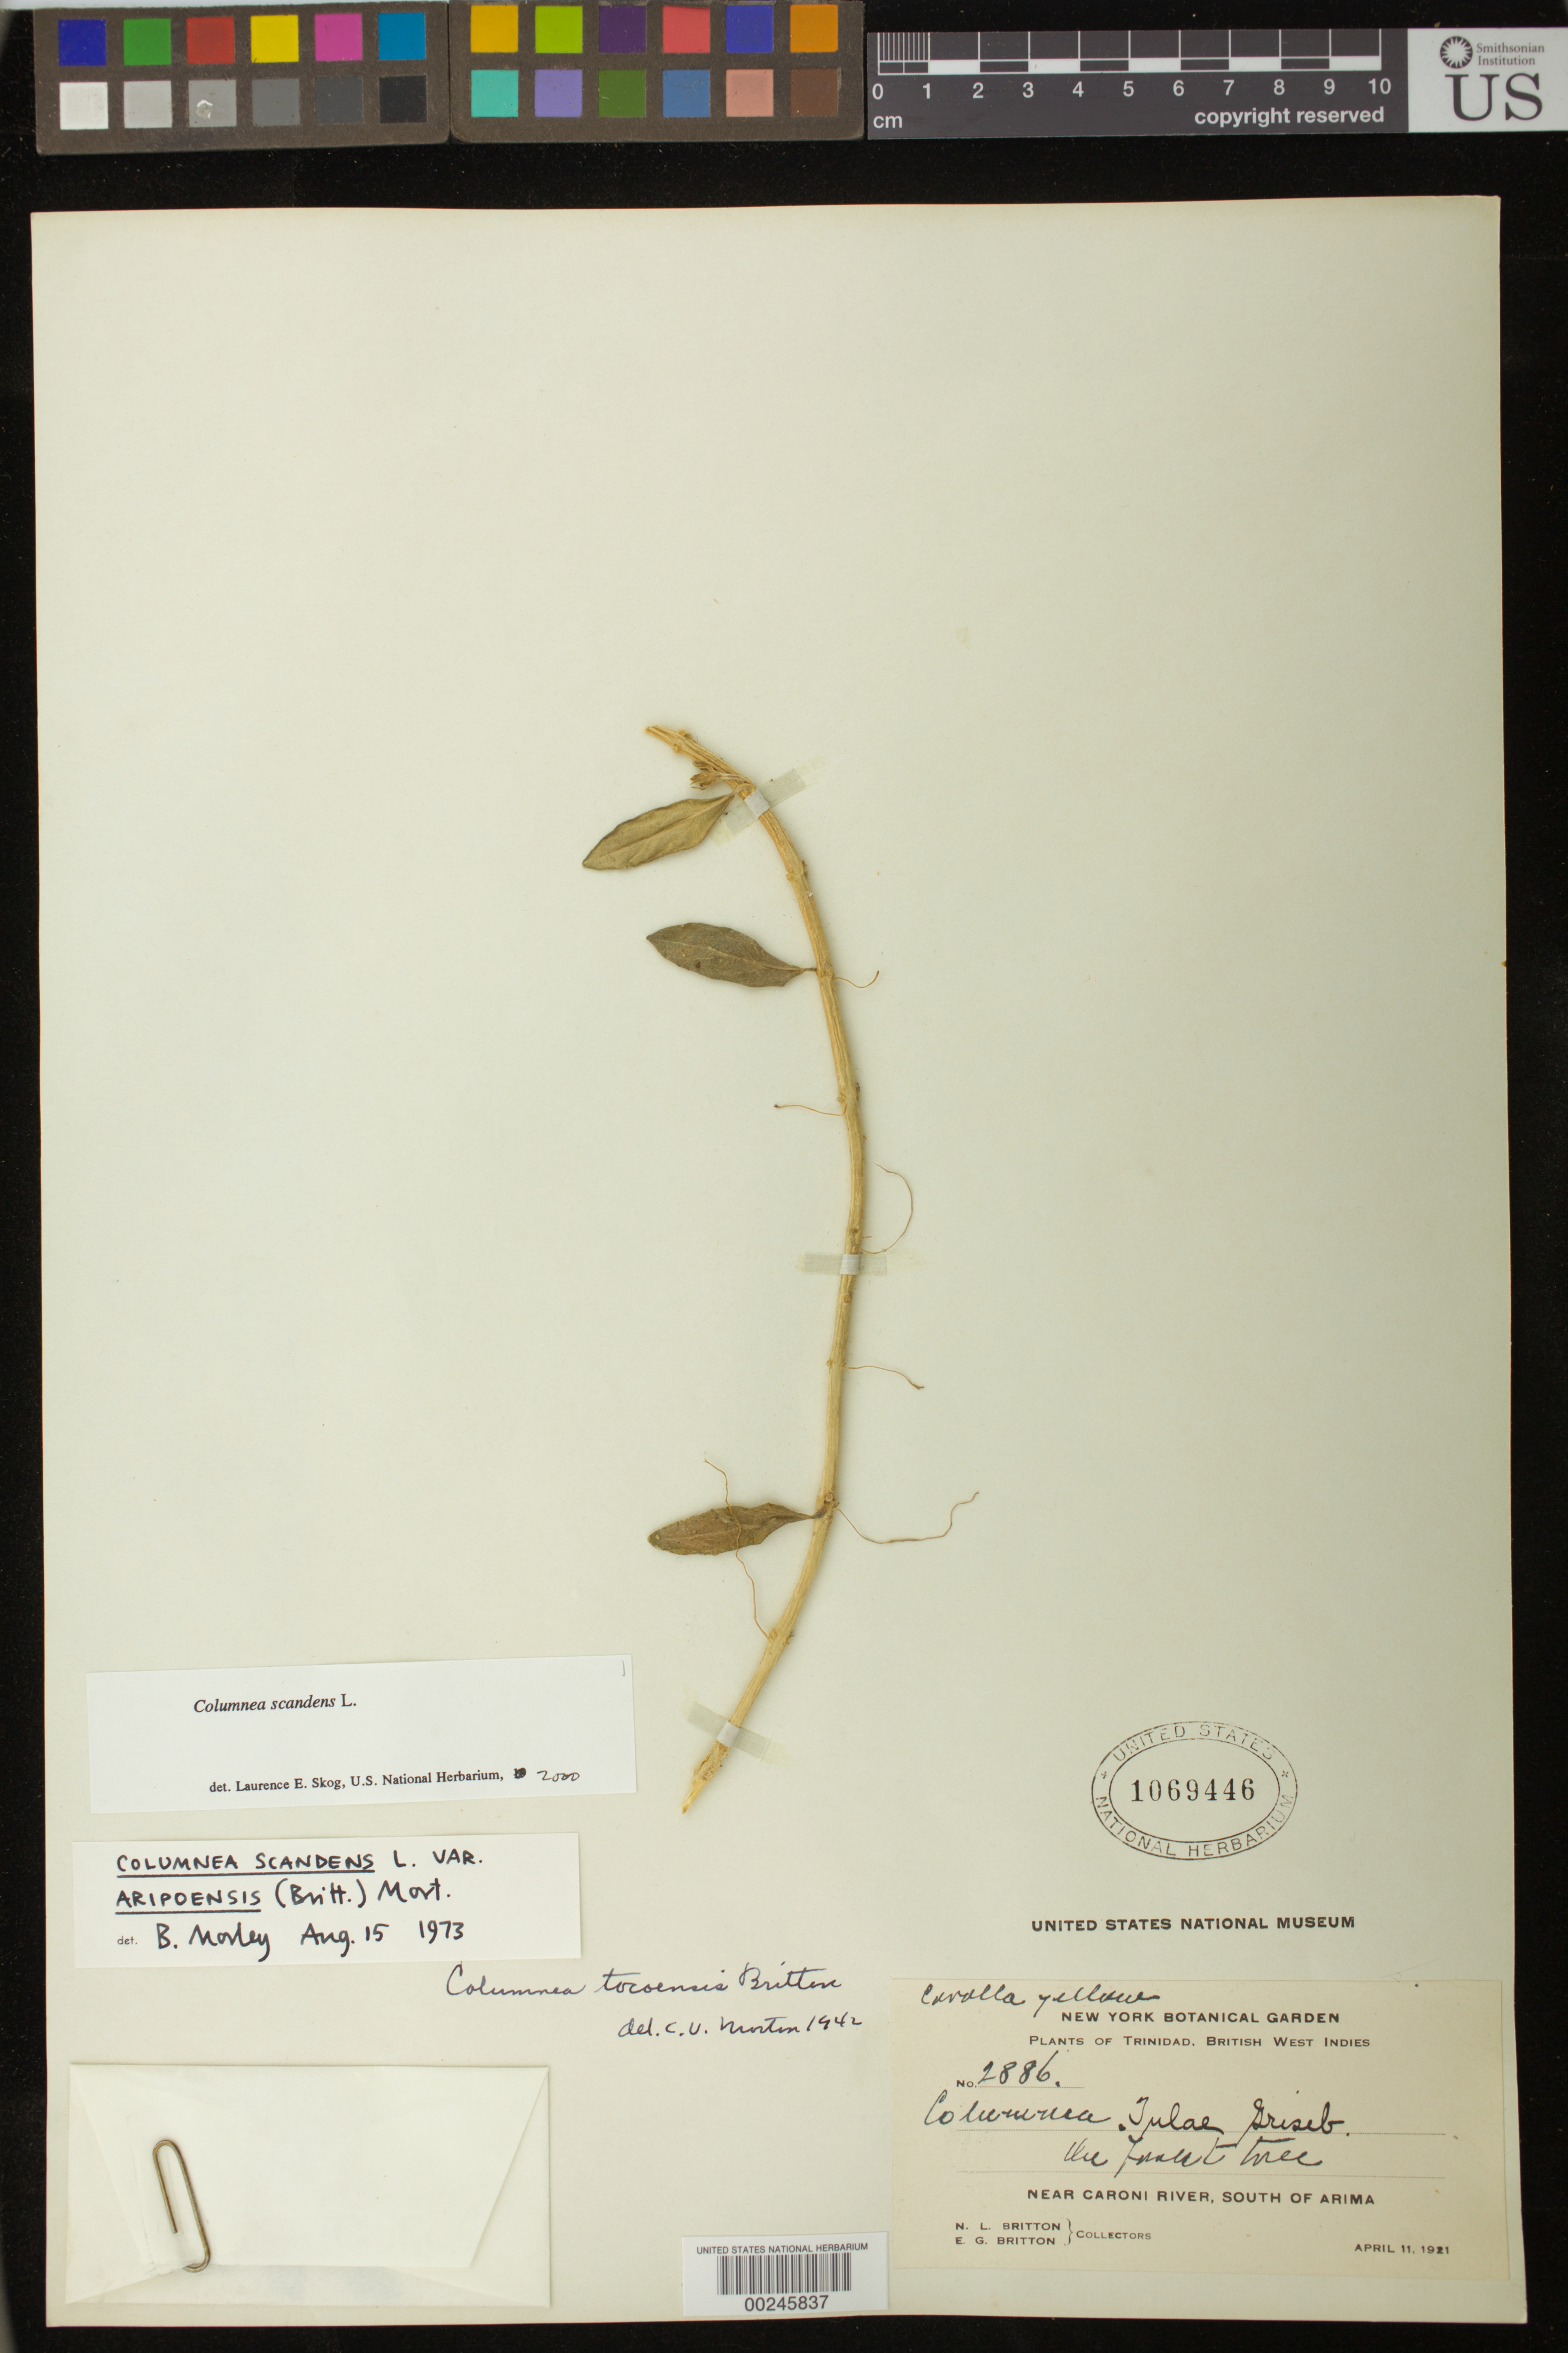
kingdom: Plantae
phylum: Tracheophyta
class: Magnoliopsida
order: Lamiales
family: Gesneriaceae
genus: Columnea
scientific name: Columnea scandens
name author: L.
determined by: Skog, Laurence E.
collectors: N. Britton & E. G. Britton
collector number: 2886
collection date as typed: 11 Apr 1921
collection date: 1921-04-11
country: Trinidad and Tobago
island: Trinidad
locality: Near Caroni River, south of Arima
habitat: On forest tree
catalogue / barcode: US 1069446